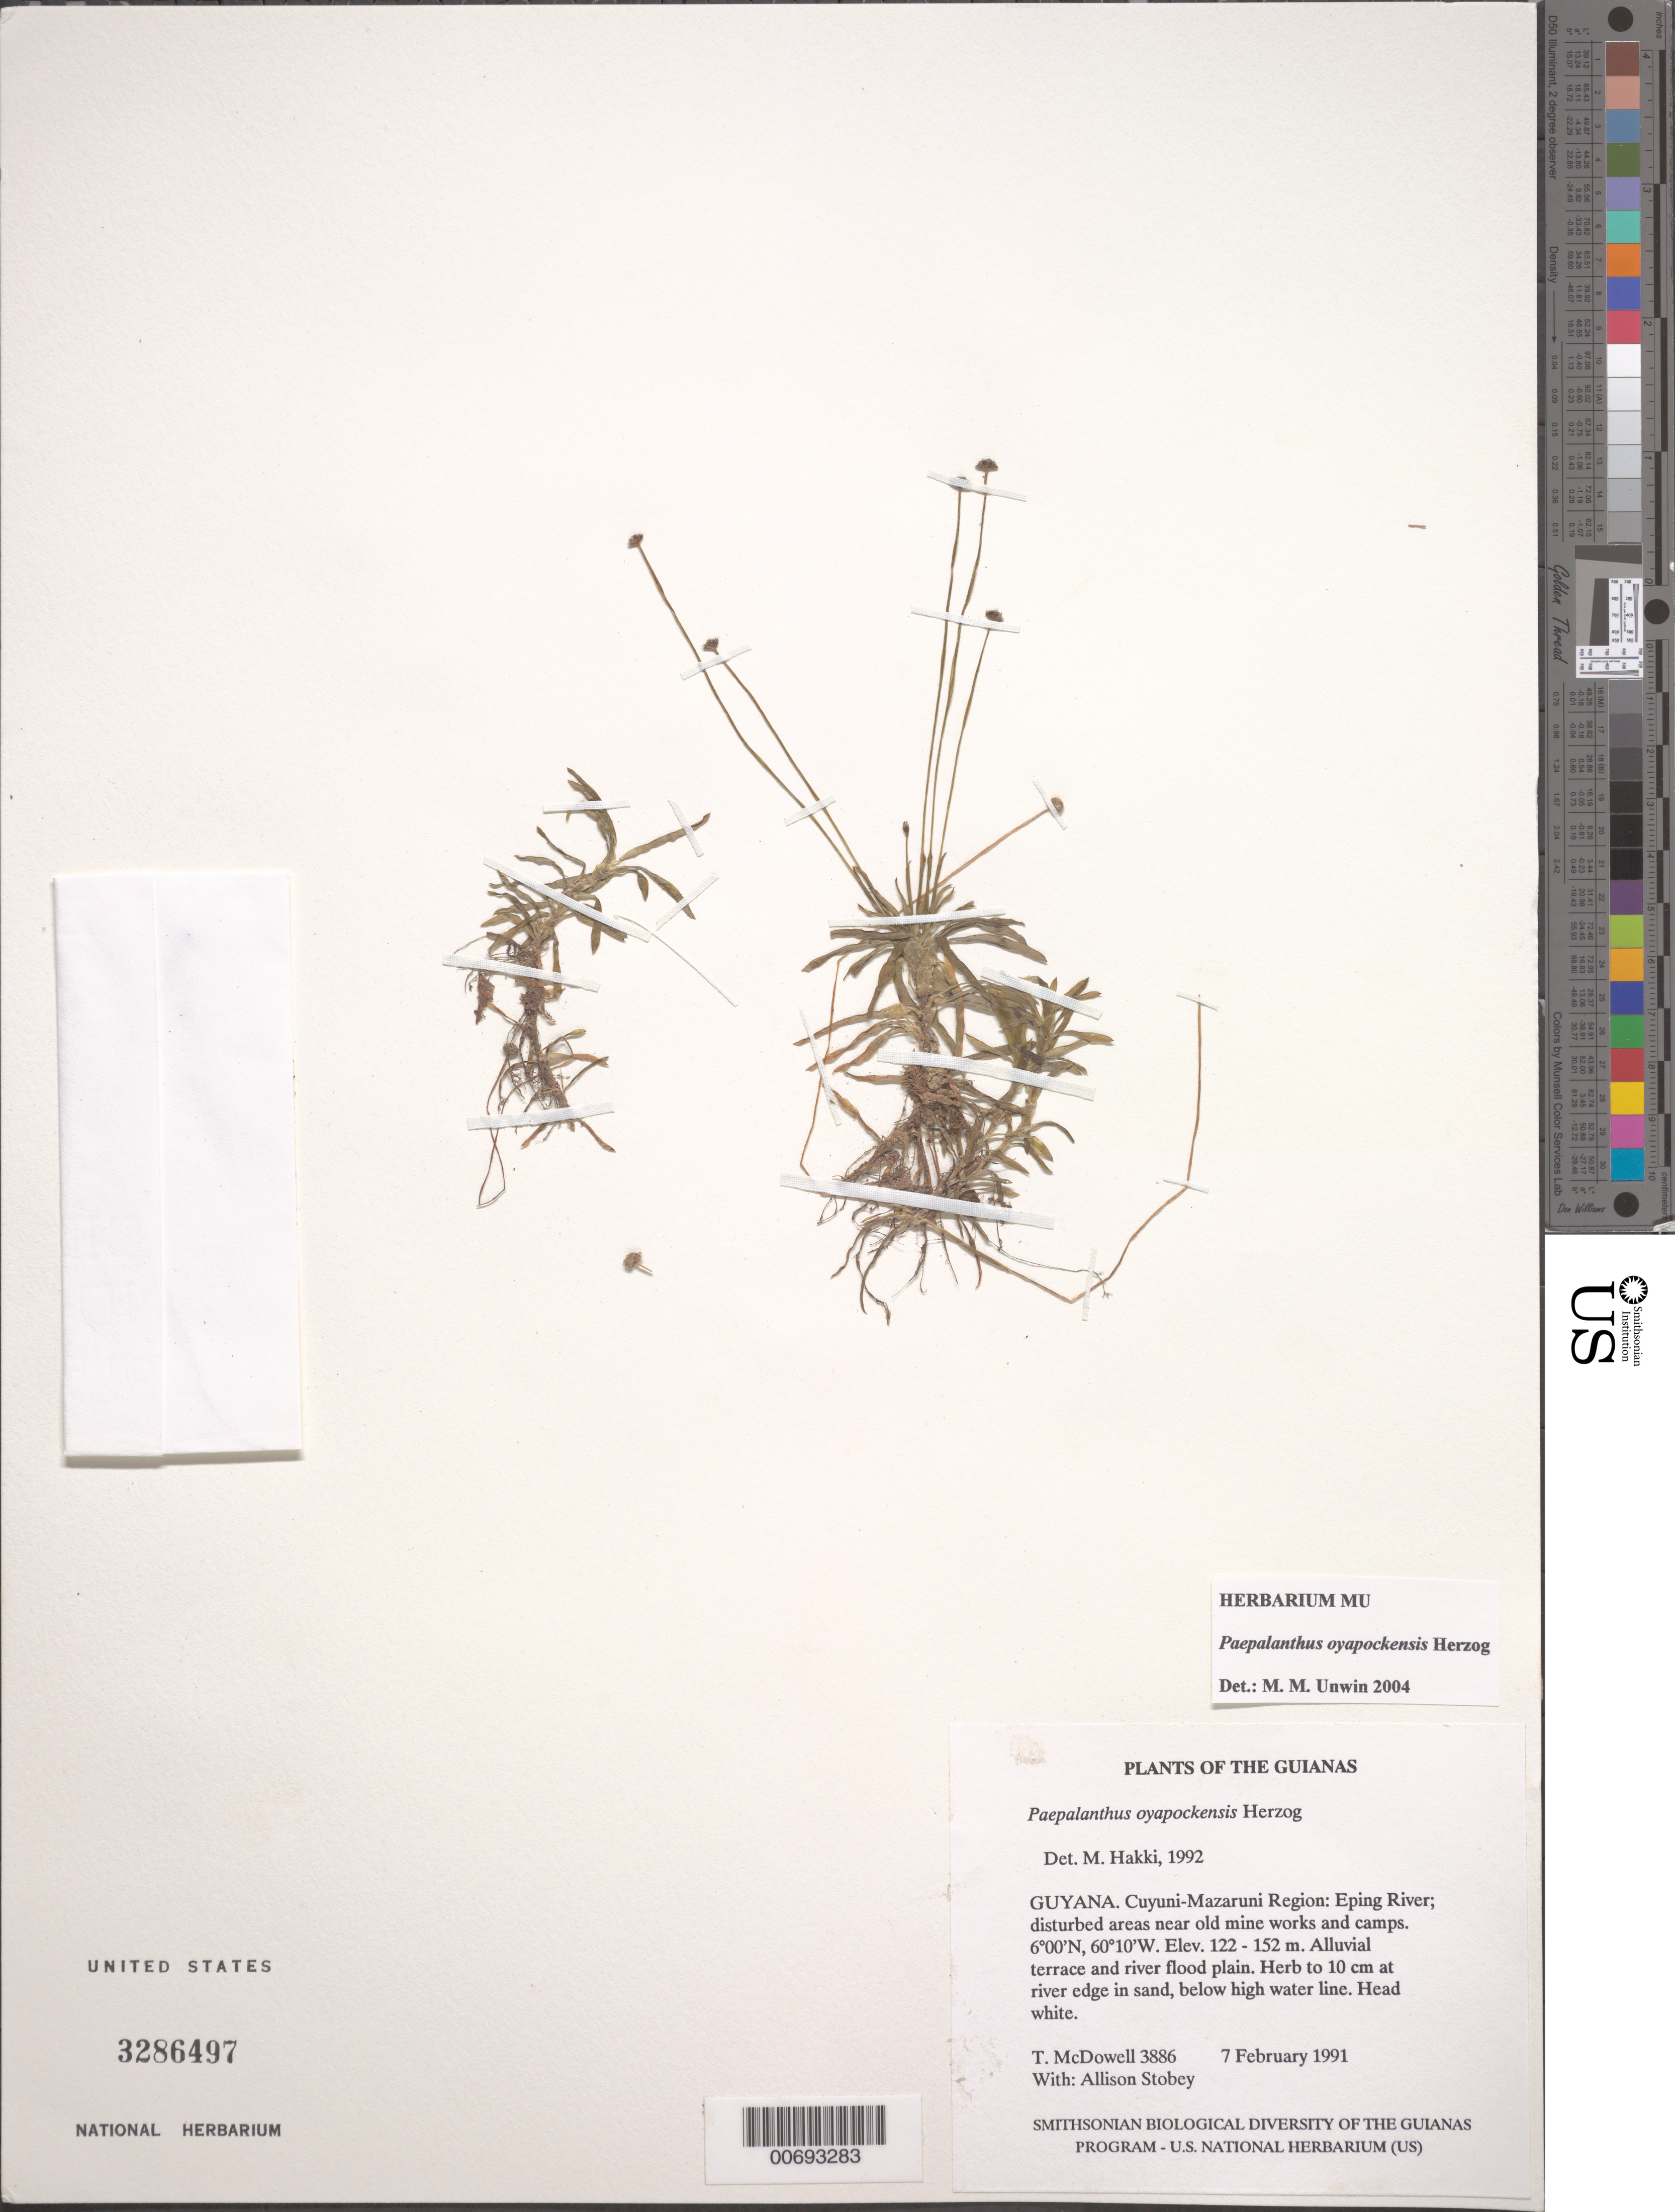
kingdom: Plantae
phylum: Tracheophyta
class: Liliopsida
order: Poales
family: Eriocaulaceae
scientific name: Giuliettia oyapockensis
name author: (Herzog) Andrino & Sano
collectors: T. McDowell & A. Stobey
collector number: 3886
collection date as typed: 7 February 1991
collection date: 1991-02-07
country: Guyana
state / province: Cuyuni-Mazaruni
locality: West Branch of Eping River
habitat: Disturbed areas near old mine works and camps. Alluvial terrace and river flood plain. Rocky gorge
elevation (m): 122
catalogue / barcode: US 3286497